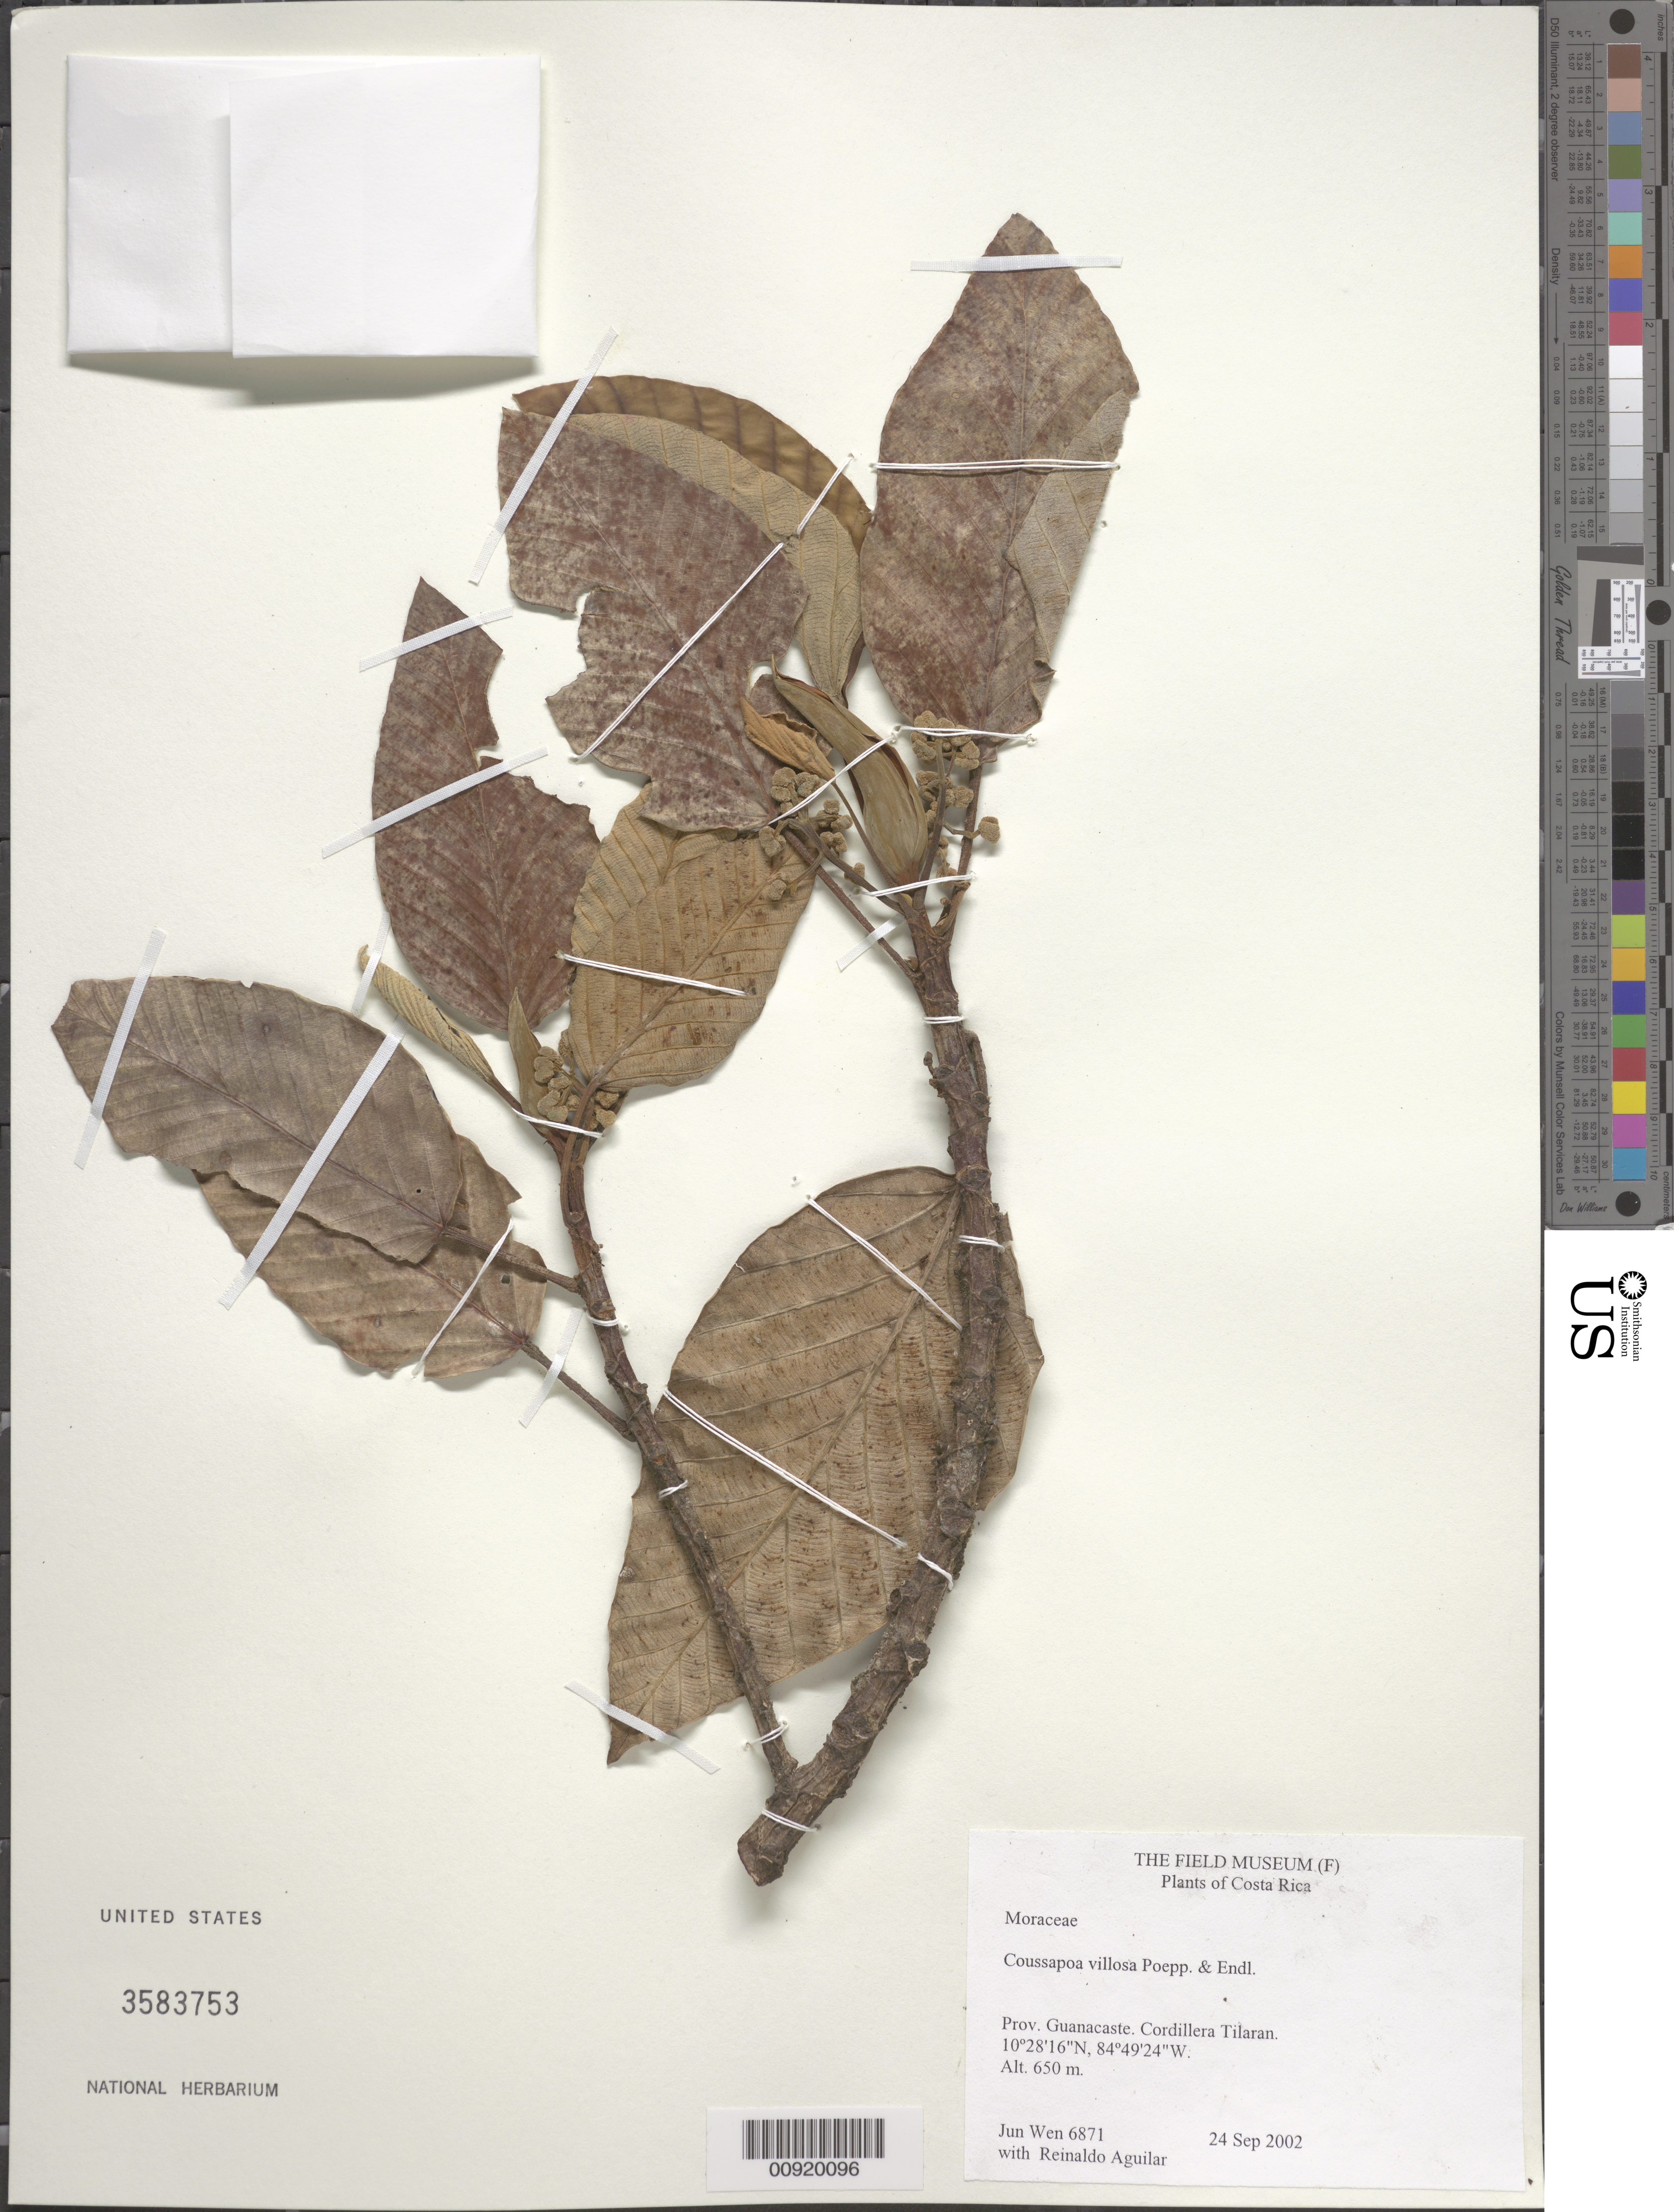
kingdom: Plantae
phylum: Tracheophyta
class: Magnoliopsida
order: Rosales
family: Urticaceae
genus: Coussapoa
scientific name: Coussapoa villosa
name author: Poepp. & Endl.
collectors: J. Wen & R. Aguilar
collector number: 6871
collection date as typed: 24 Sep 2002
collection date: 2002-09-24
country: Costa Rica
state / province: Guanacaste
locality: Cordillera Tilaran.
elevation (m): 650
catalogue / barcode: US 3583753